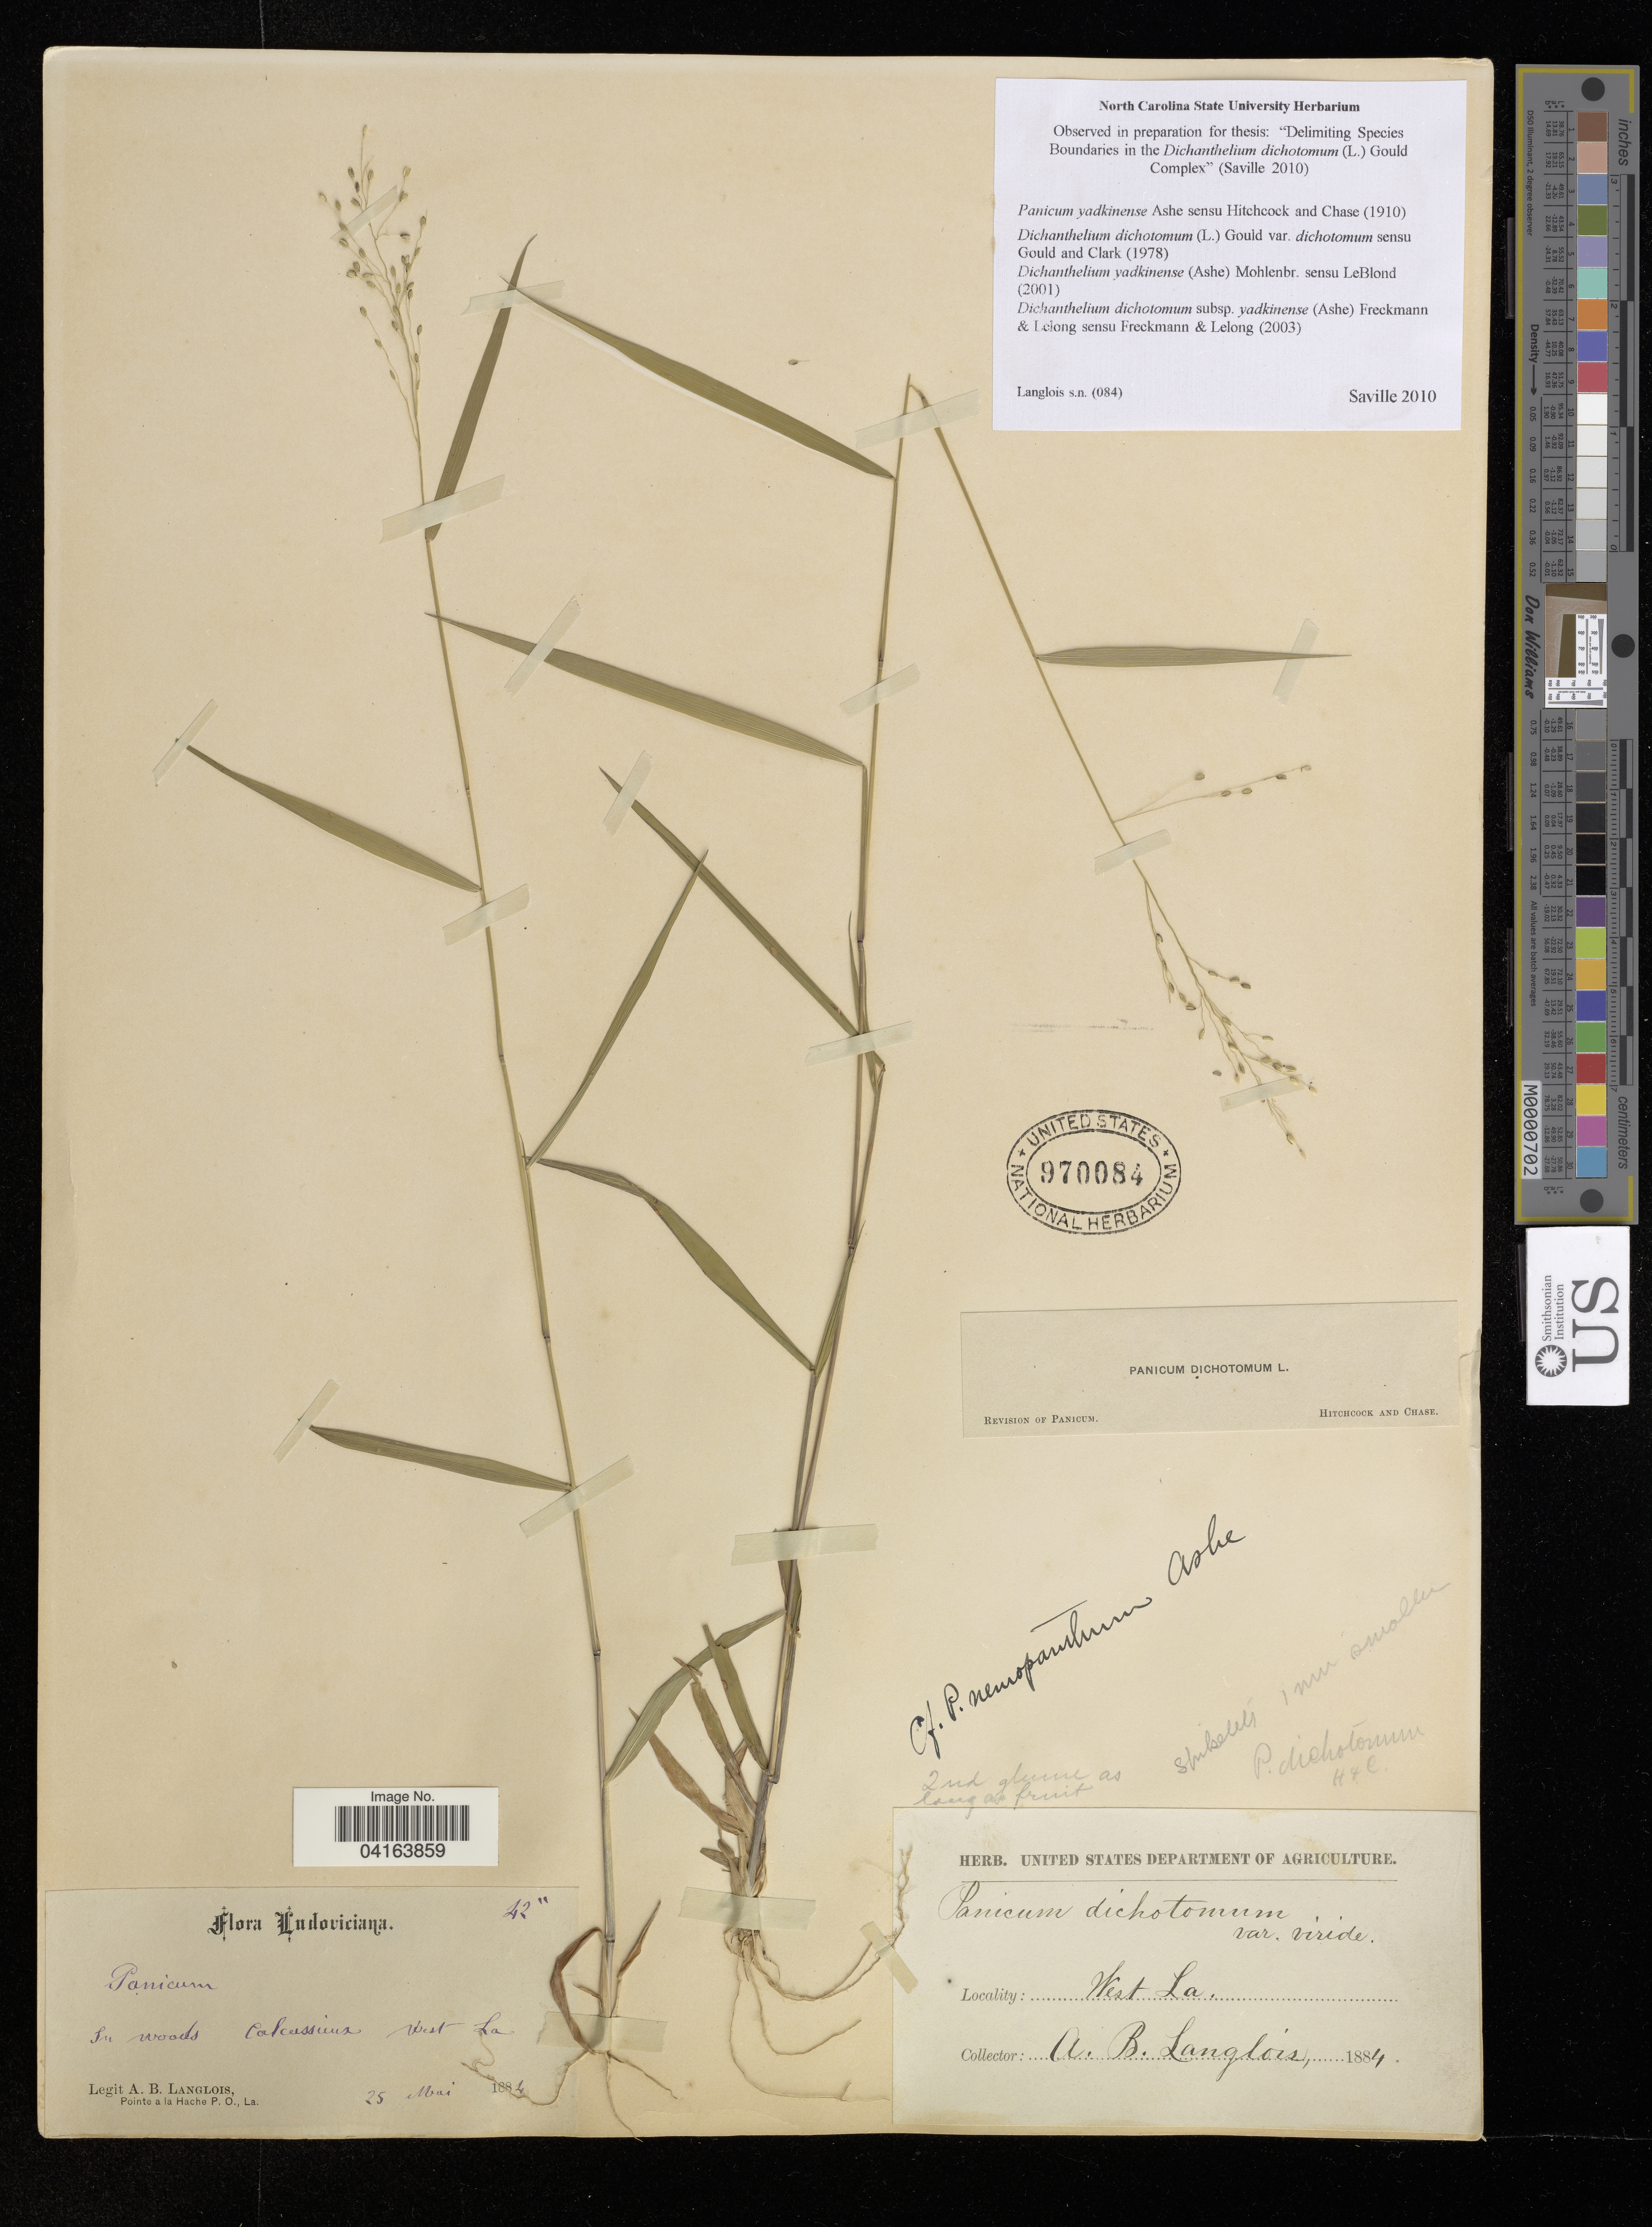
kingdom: Plantae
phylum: Tracheophyta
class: Liliopsida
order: Poales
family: Poaceae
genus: Dichanthelium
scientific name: Dichanthelium dichotomum subsp. yadkinense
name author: (Ashe) Freckmann & Lelong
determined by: Saville, A. C., (NCSC), North Carolina State University (UNITED STATES)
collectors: A. Langlois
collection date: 1884-05-25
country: United States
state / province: Louisiana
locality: Pointe a la Hache P.O., West La.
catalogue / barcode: US 970084